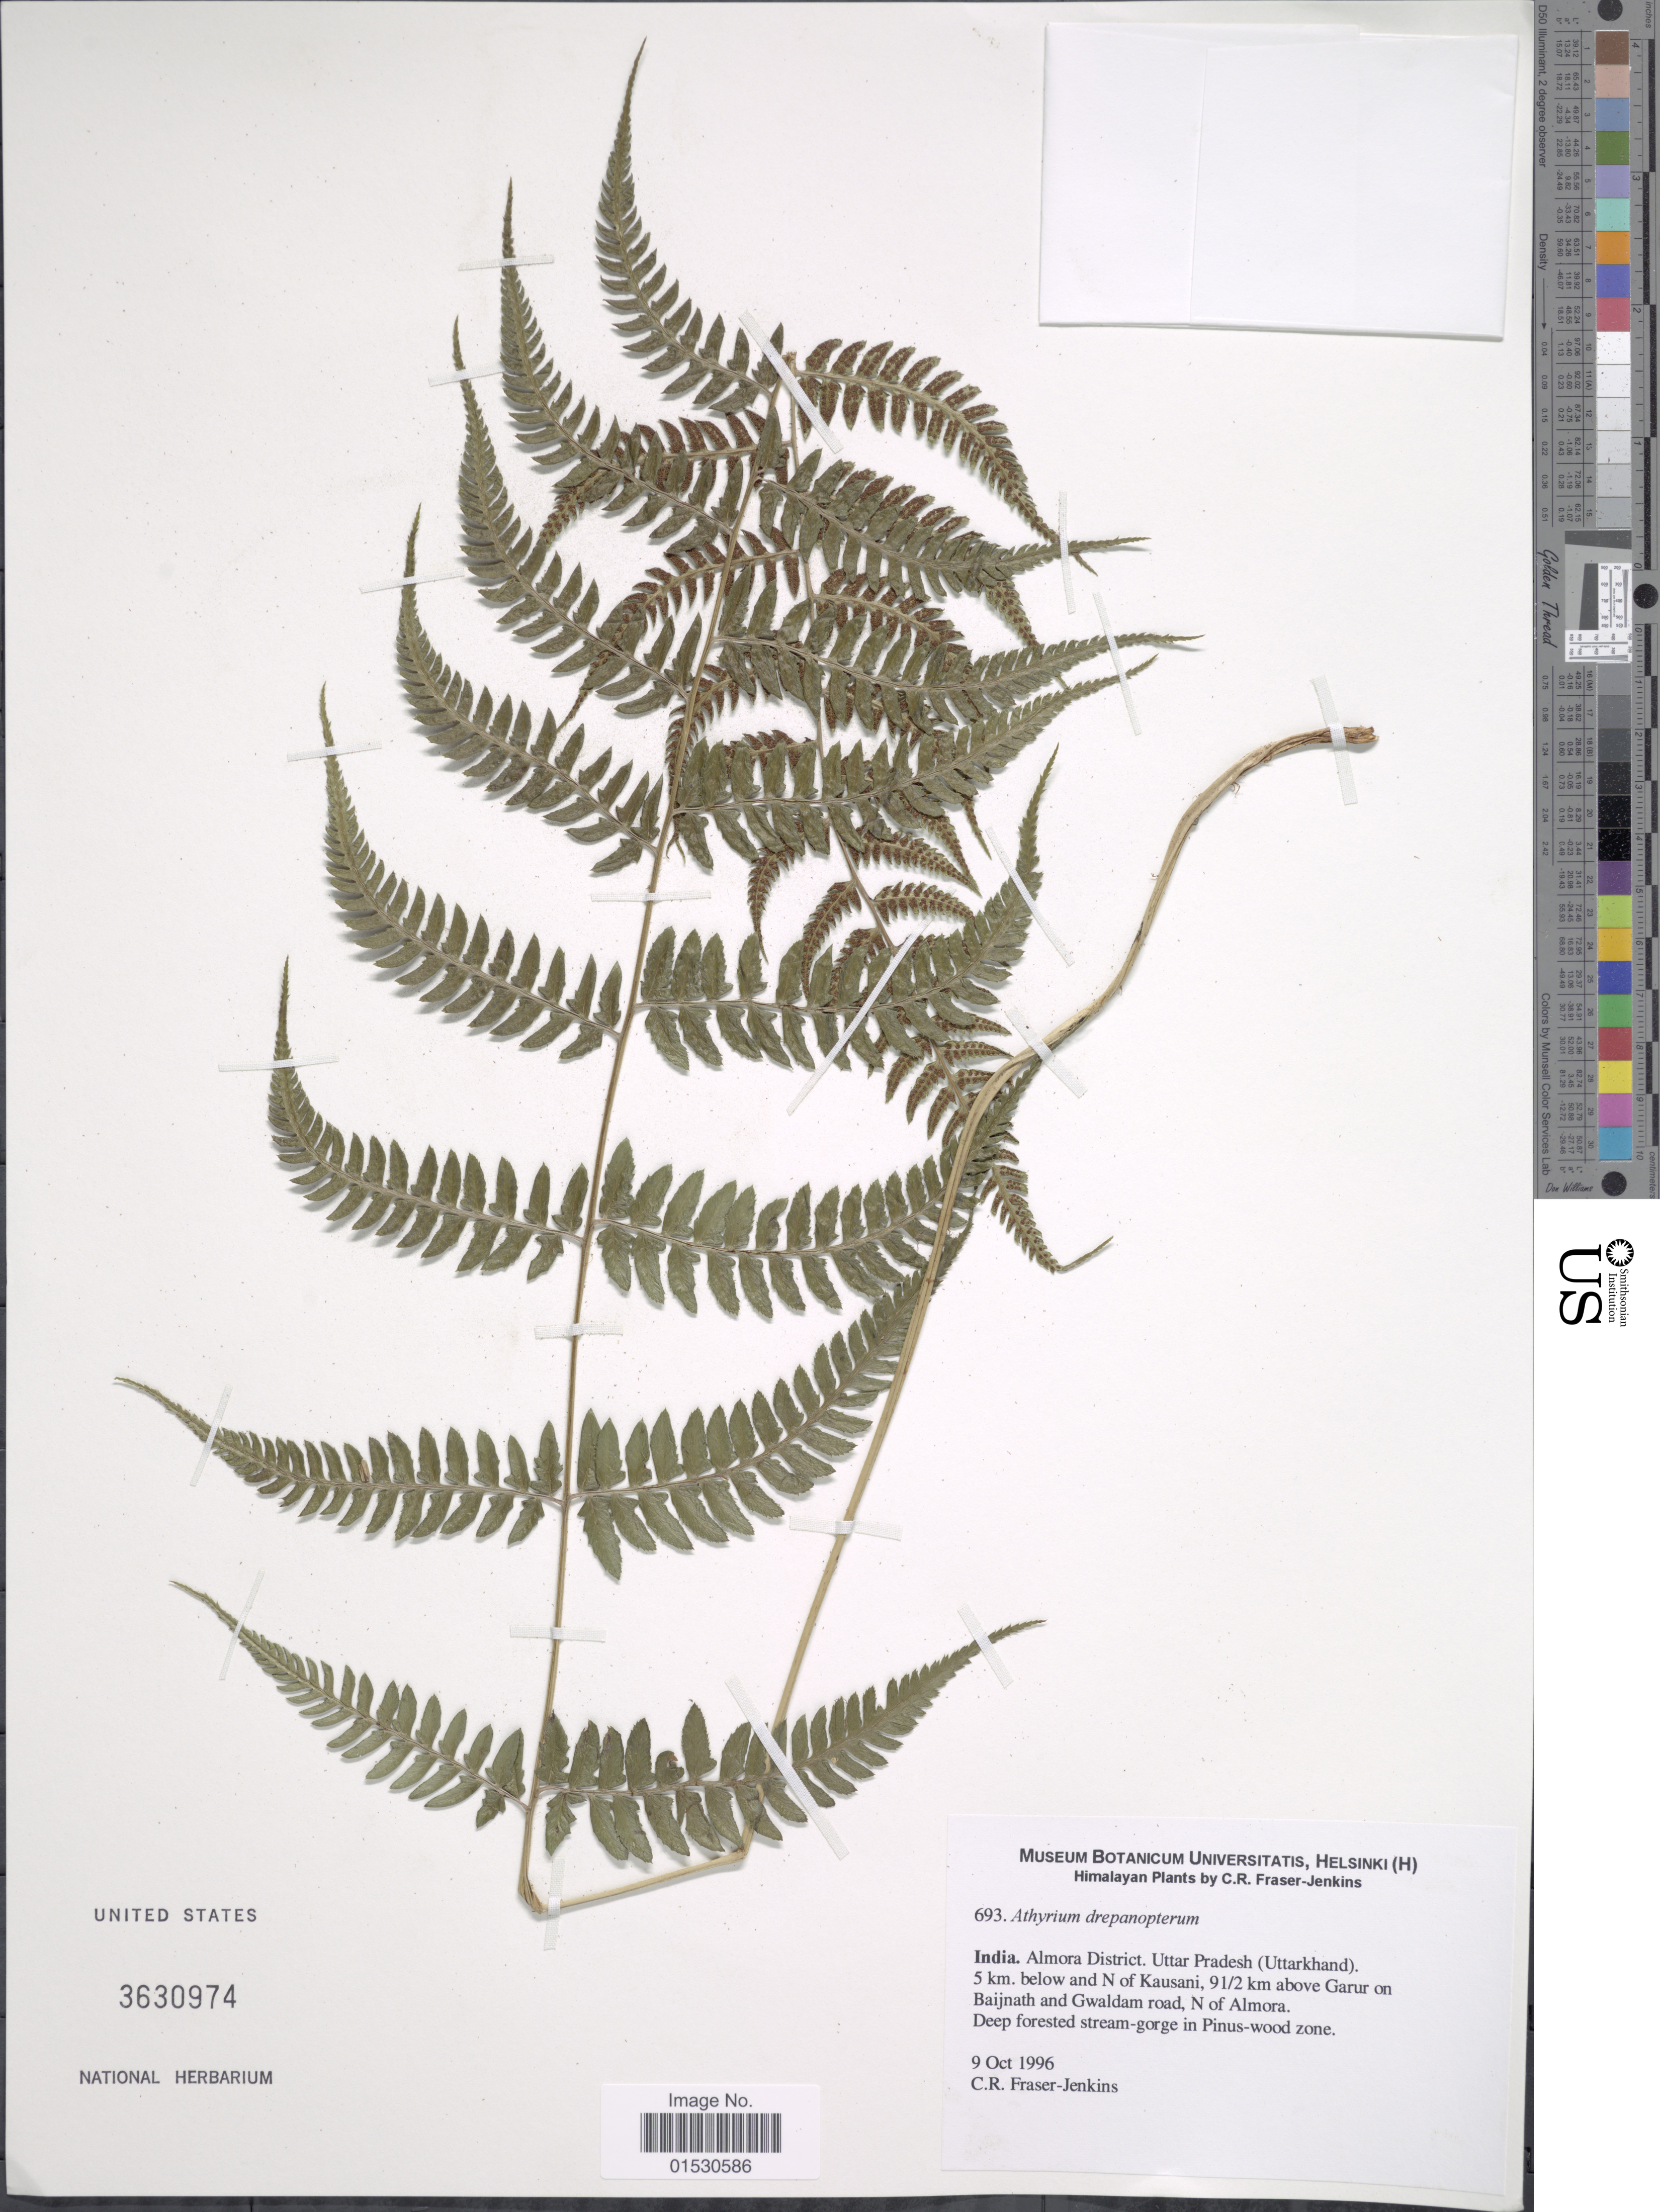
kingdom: Plantae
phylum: Tracheophyta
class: Polypodiopsida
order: Polypodiales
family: Athyriaceae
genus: Athyrium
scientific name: Athyrium drepanopterum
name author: (Kunze) A. Braun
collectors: C. R. Fraser-Jenkins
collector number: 693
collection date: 1996-10-09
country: India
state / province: Uttar Pradesh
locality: Almora District, km below and N of Kausani, 91/2 km above Garur on Baijnath and Gwaldam road, N of Almora, Deep forested stream-gorge in Pinus-wood zone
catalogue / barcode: US 3630974